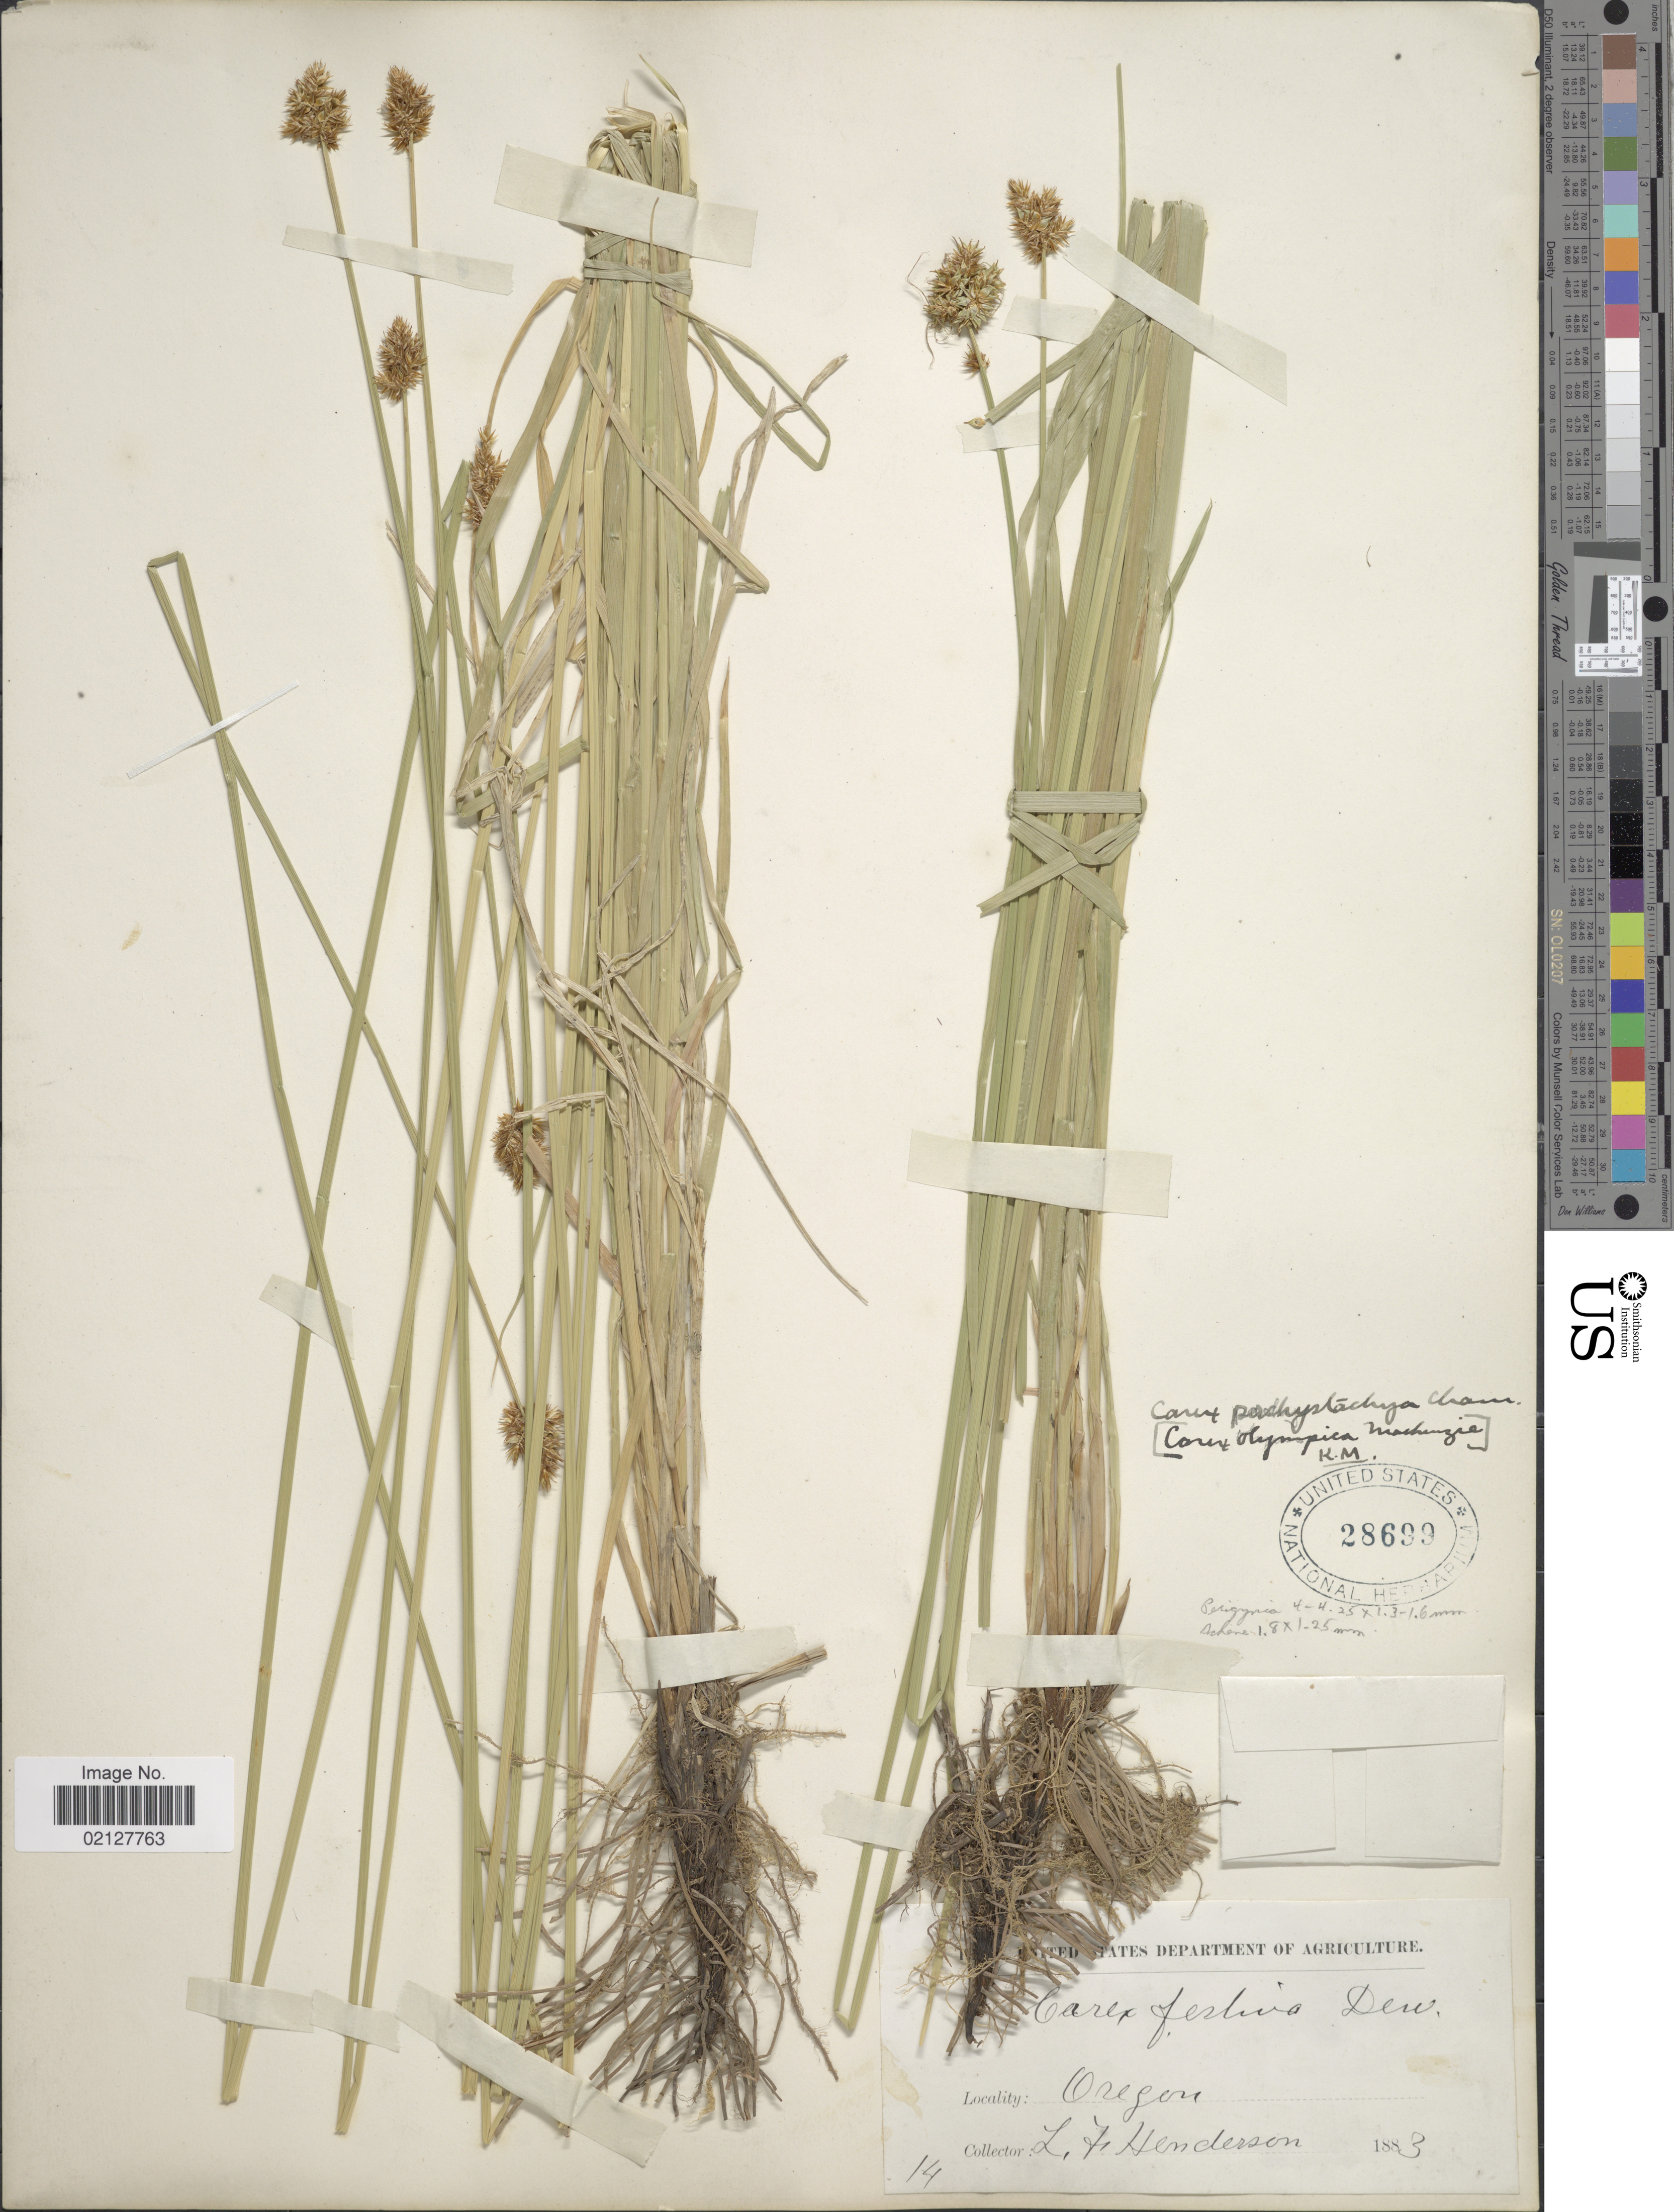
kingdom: Plantae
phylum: Tracheophyta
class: Liliopsida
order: Poales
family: Cyperaceae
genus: Carex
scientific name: Carex pachystachya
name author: Cham. ex Steud.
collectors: L. Henderson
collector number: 14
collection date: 1883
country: United States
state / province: Oregon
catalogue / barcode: US 28699